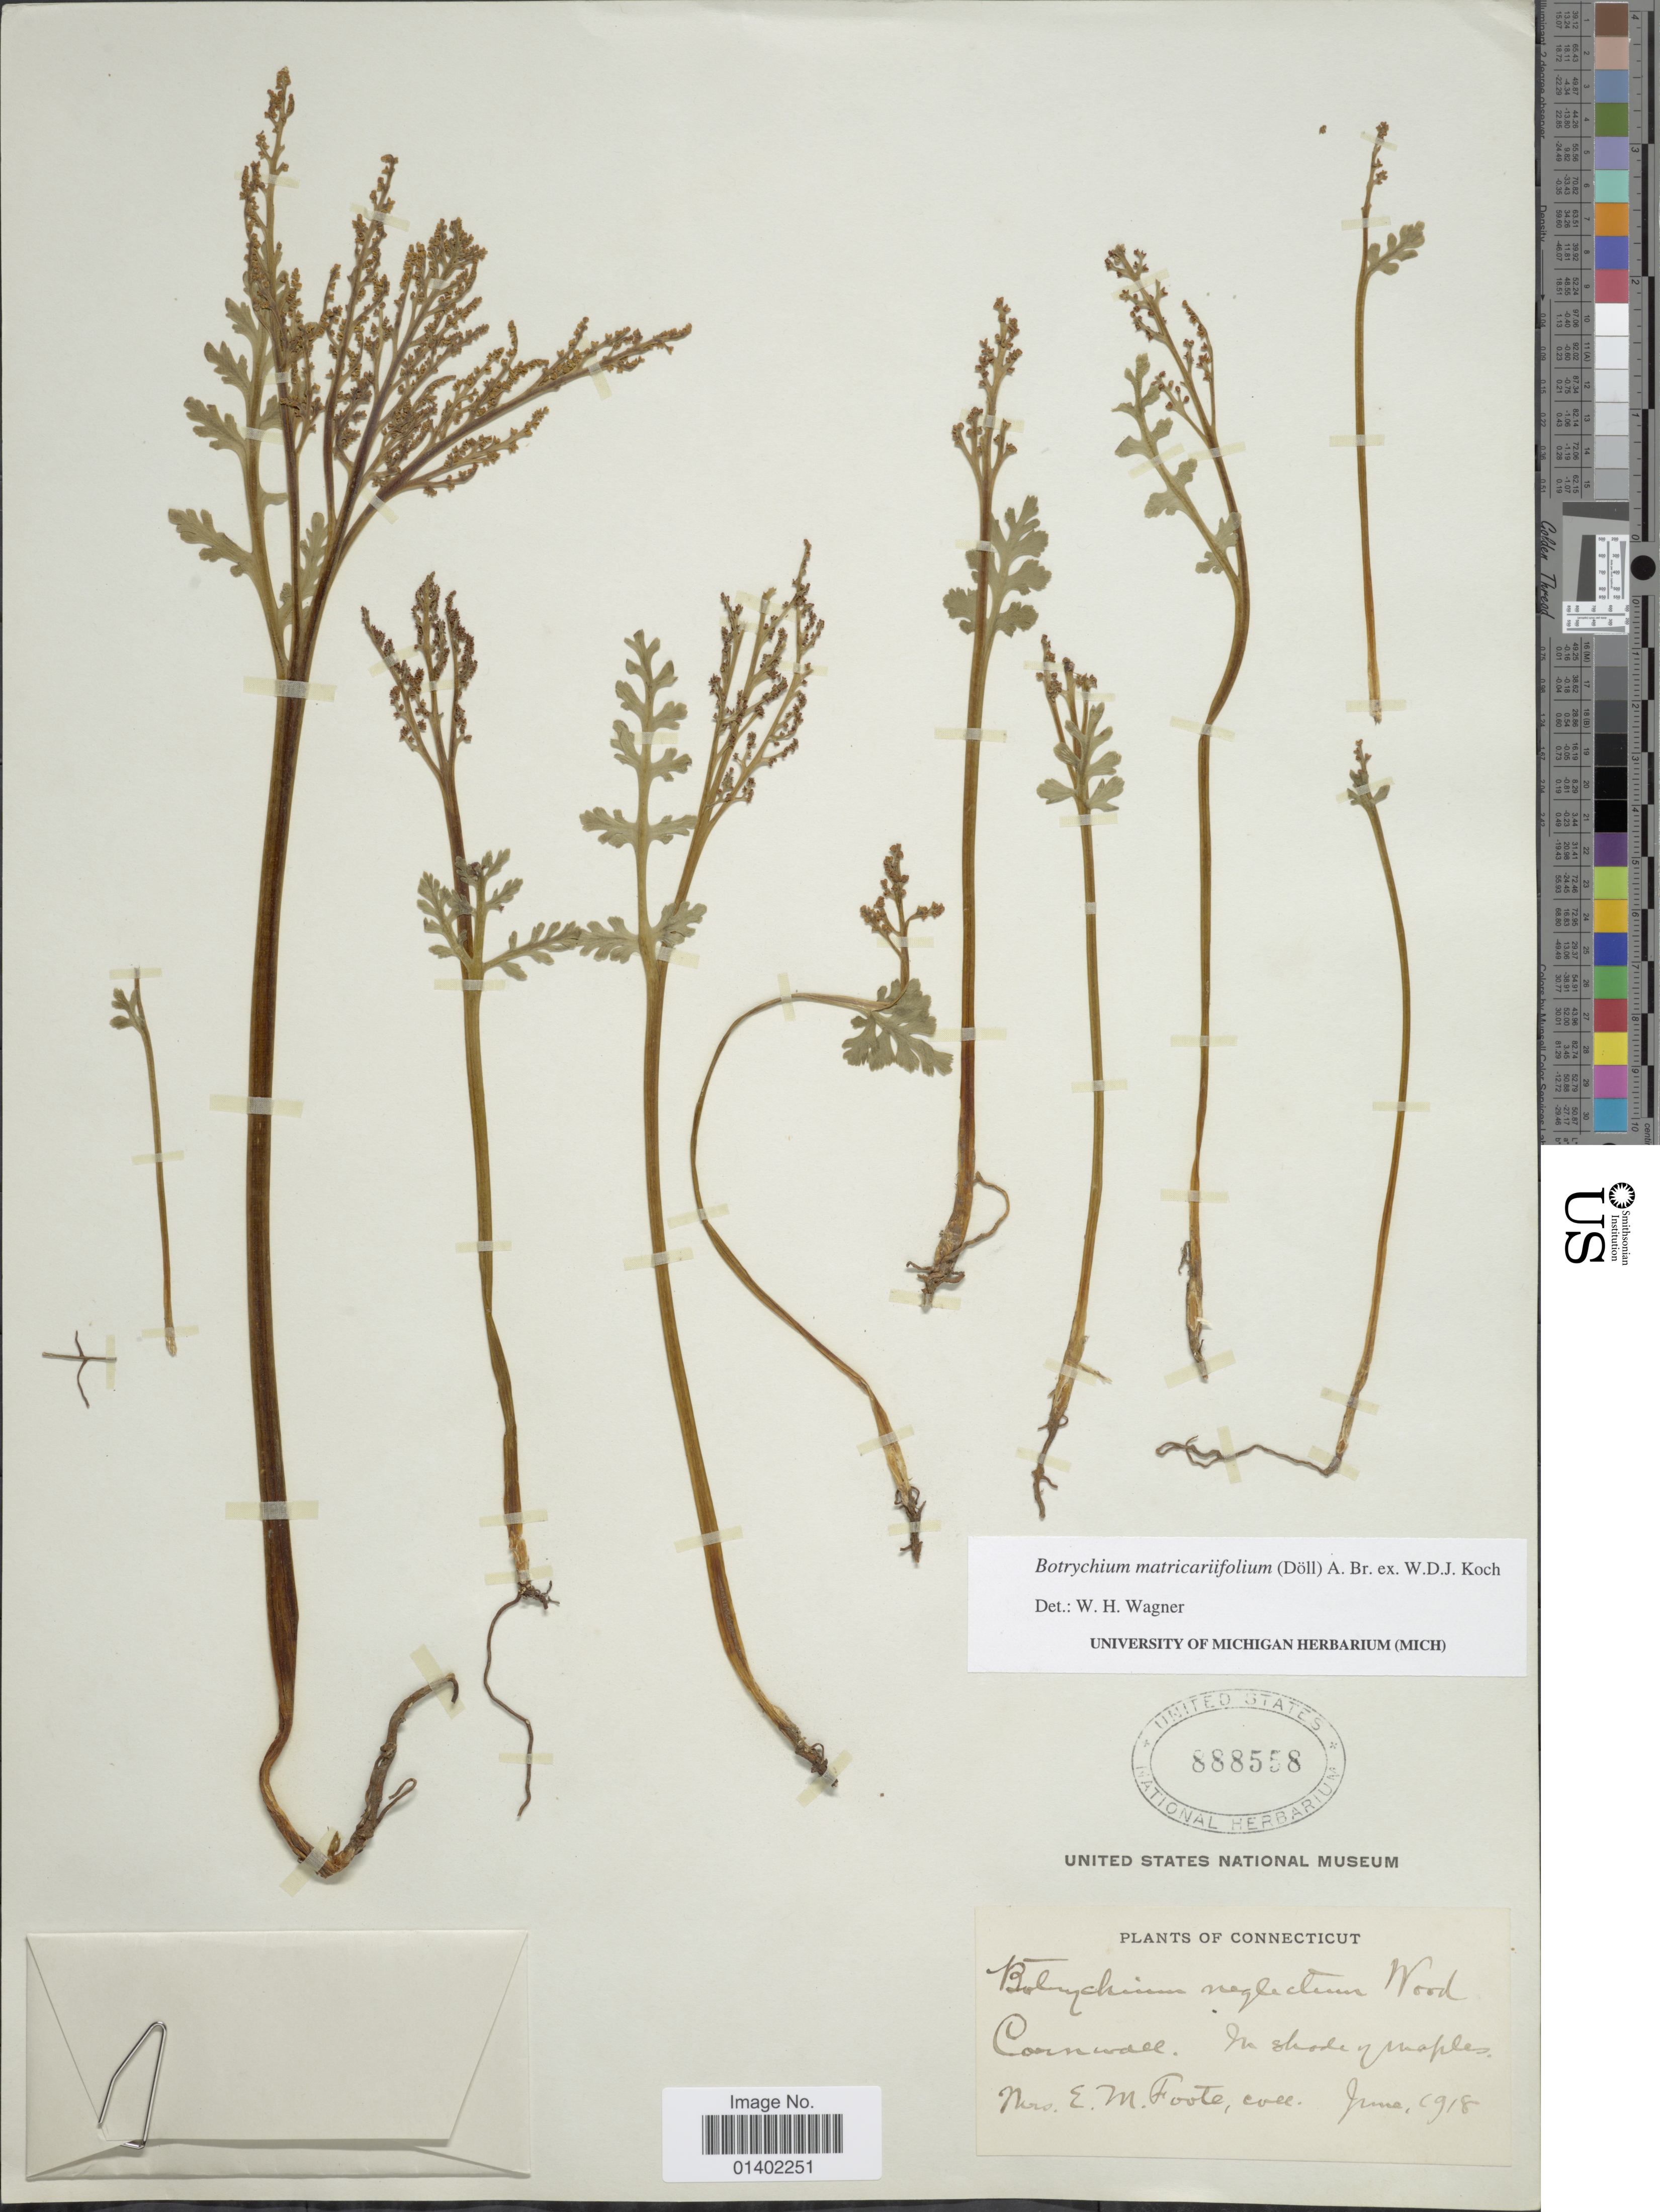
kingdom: Plantae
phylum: Tracheophyta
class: Polypodiopsida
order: Ophioglossales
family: Ophioglossaceae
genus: Botrychium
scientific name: Botrychium matricariifolium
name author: (A. Braun ex Dowell) A. Braun ex Koch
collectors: E. Foote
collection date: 1918-06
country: United States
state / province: Connecticut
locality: Plants of Connecticut, Cornwall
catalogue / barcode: US 888558